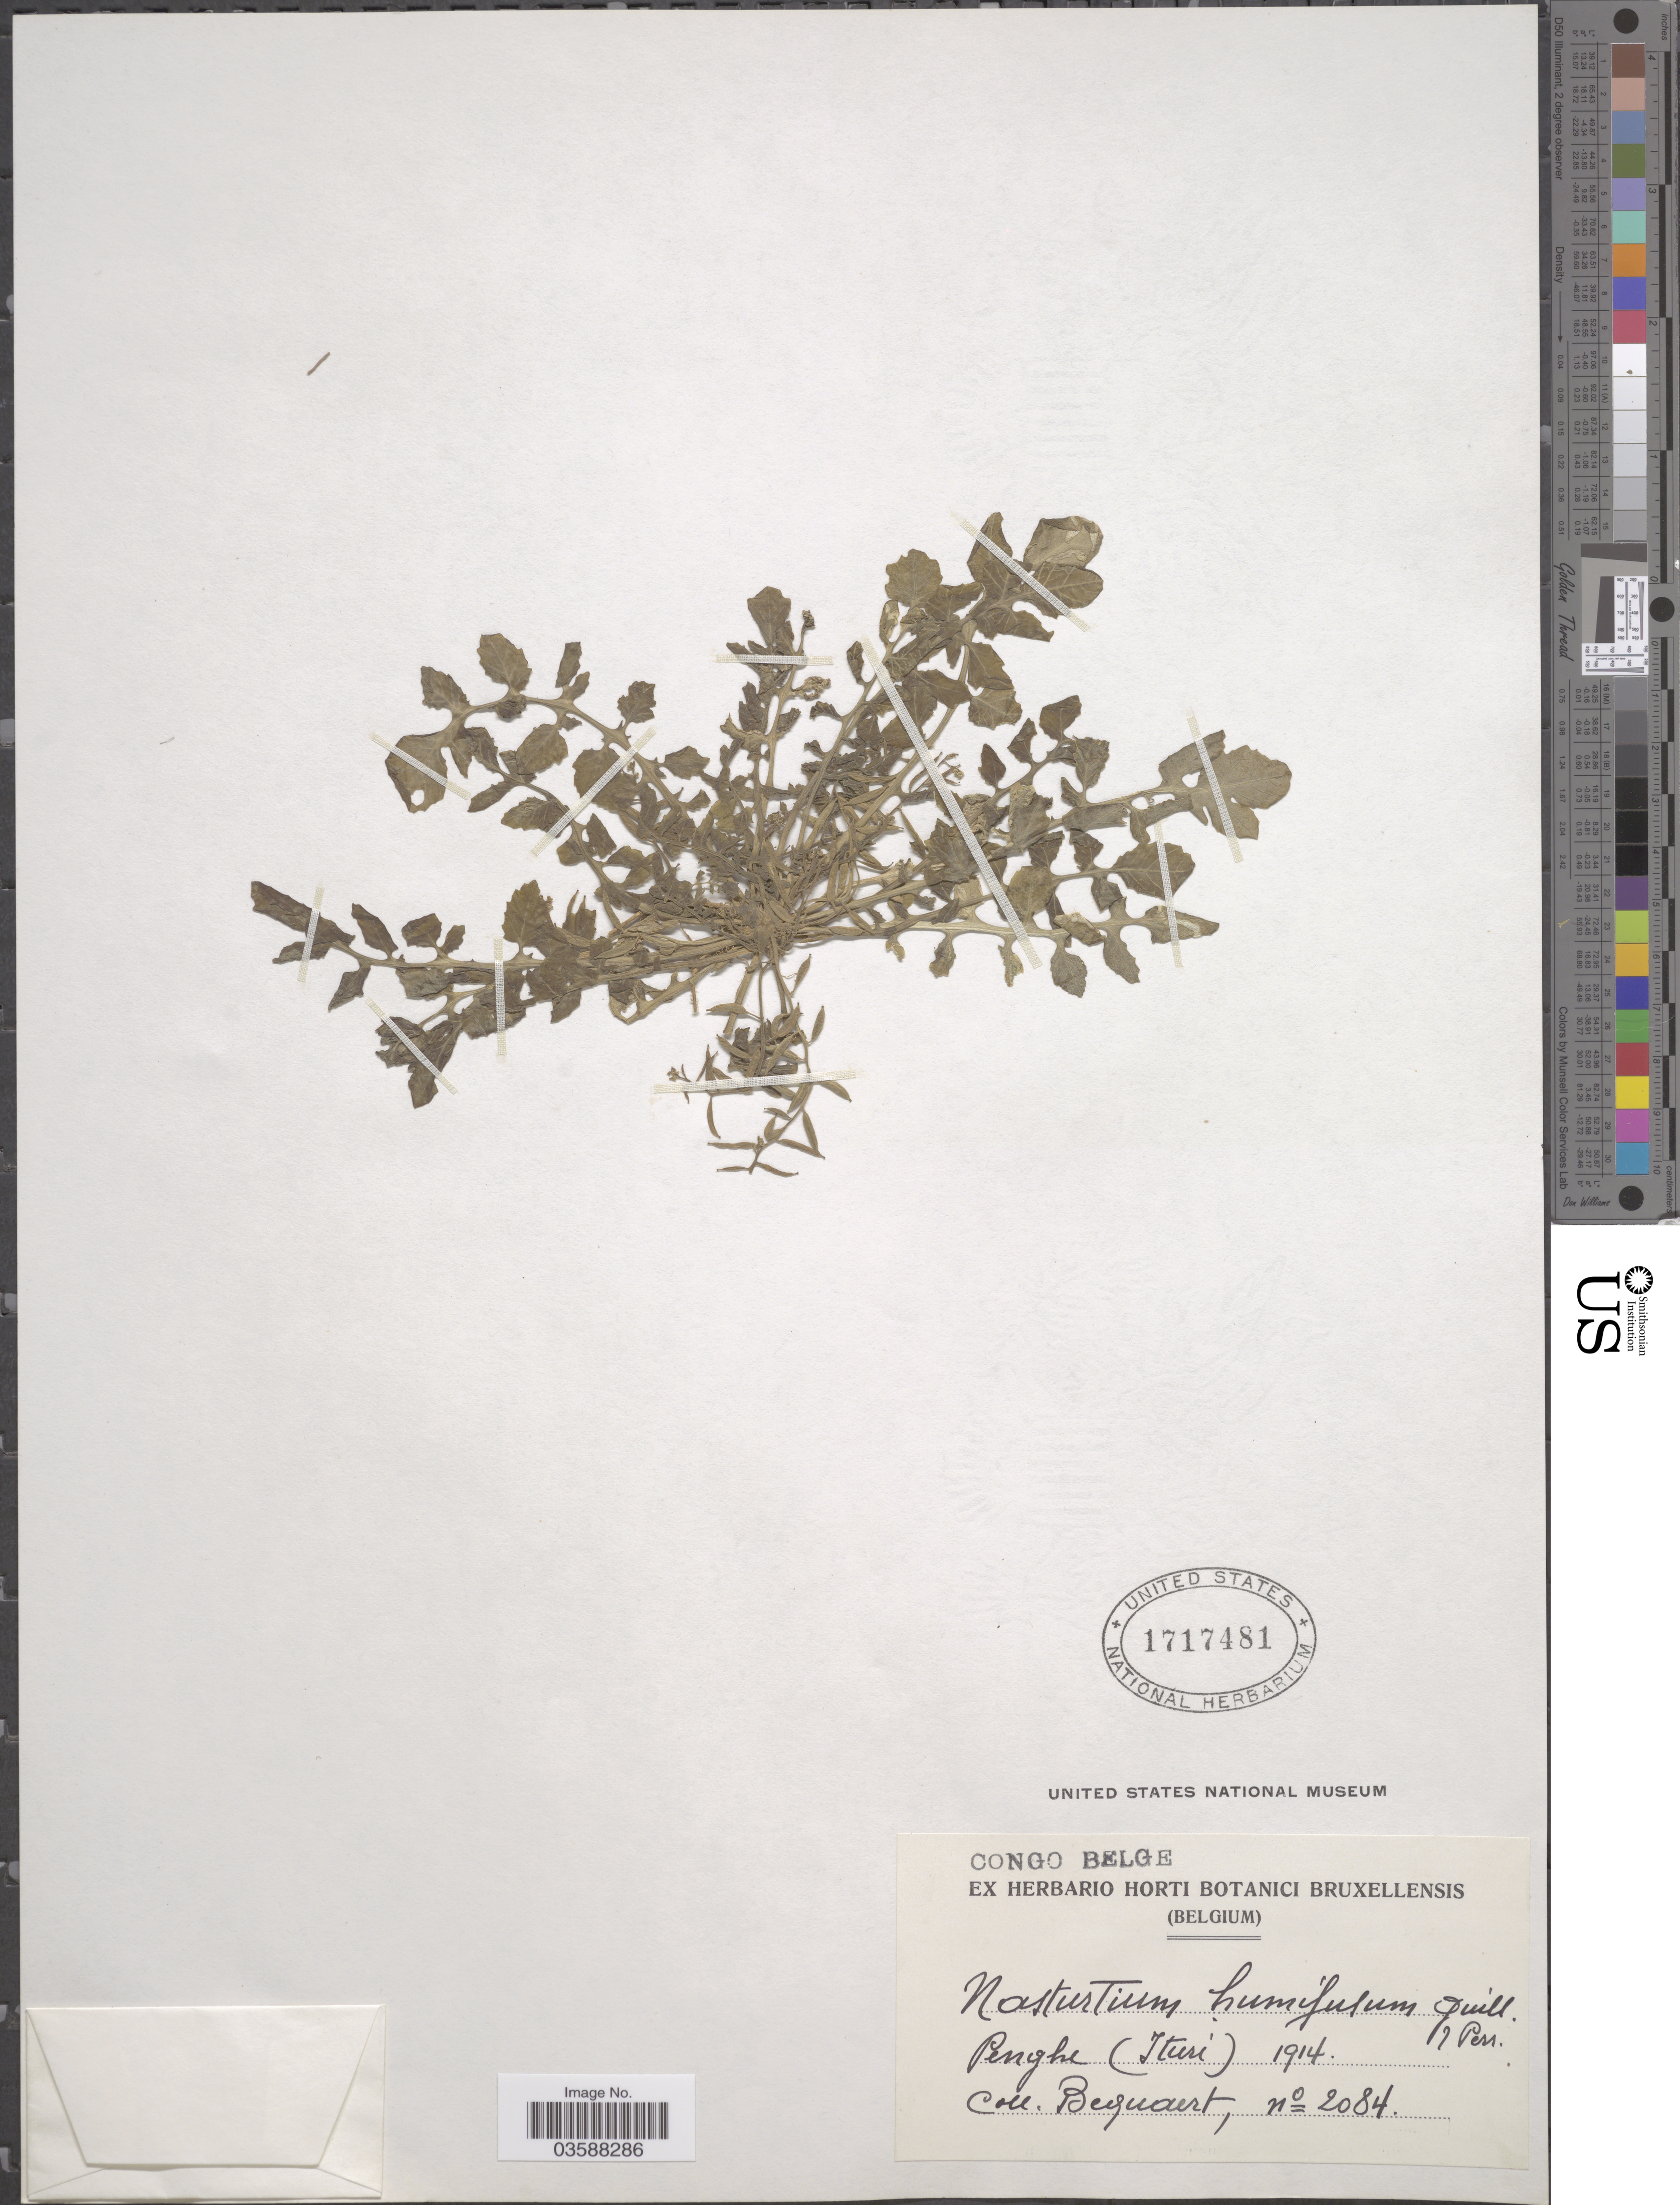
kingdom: Plantae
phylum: Tracheophyta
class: Magnoliopsida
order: Brassicales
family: Brassicaceae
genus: Rorippa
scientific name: Rorippa madagascariensis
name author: (DC.) H. Hara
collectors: Bequaert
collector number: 2084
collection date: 1914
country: Congo, Democratic Republic of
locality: Congo Belge. Penghe (Ituri).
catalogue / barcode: US 1717481